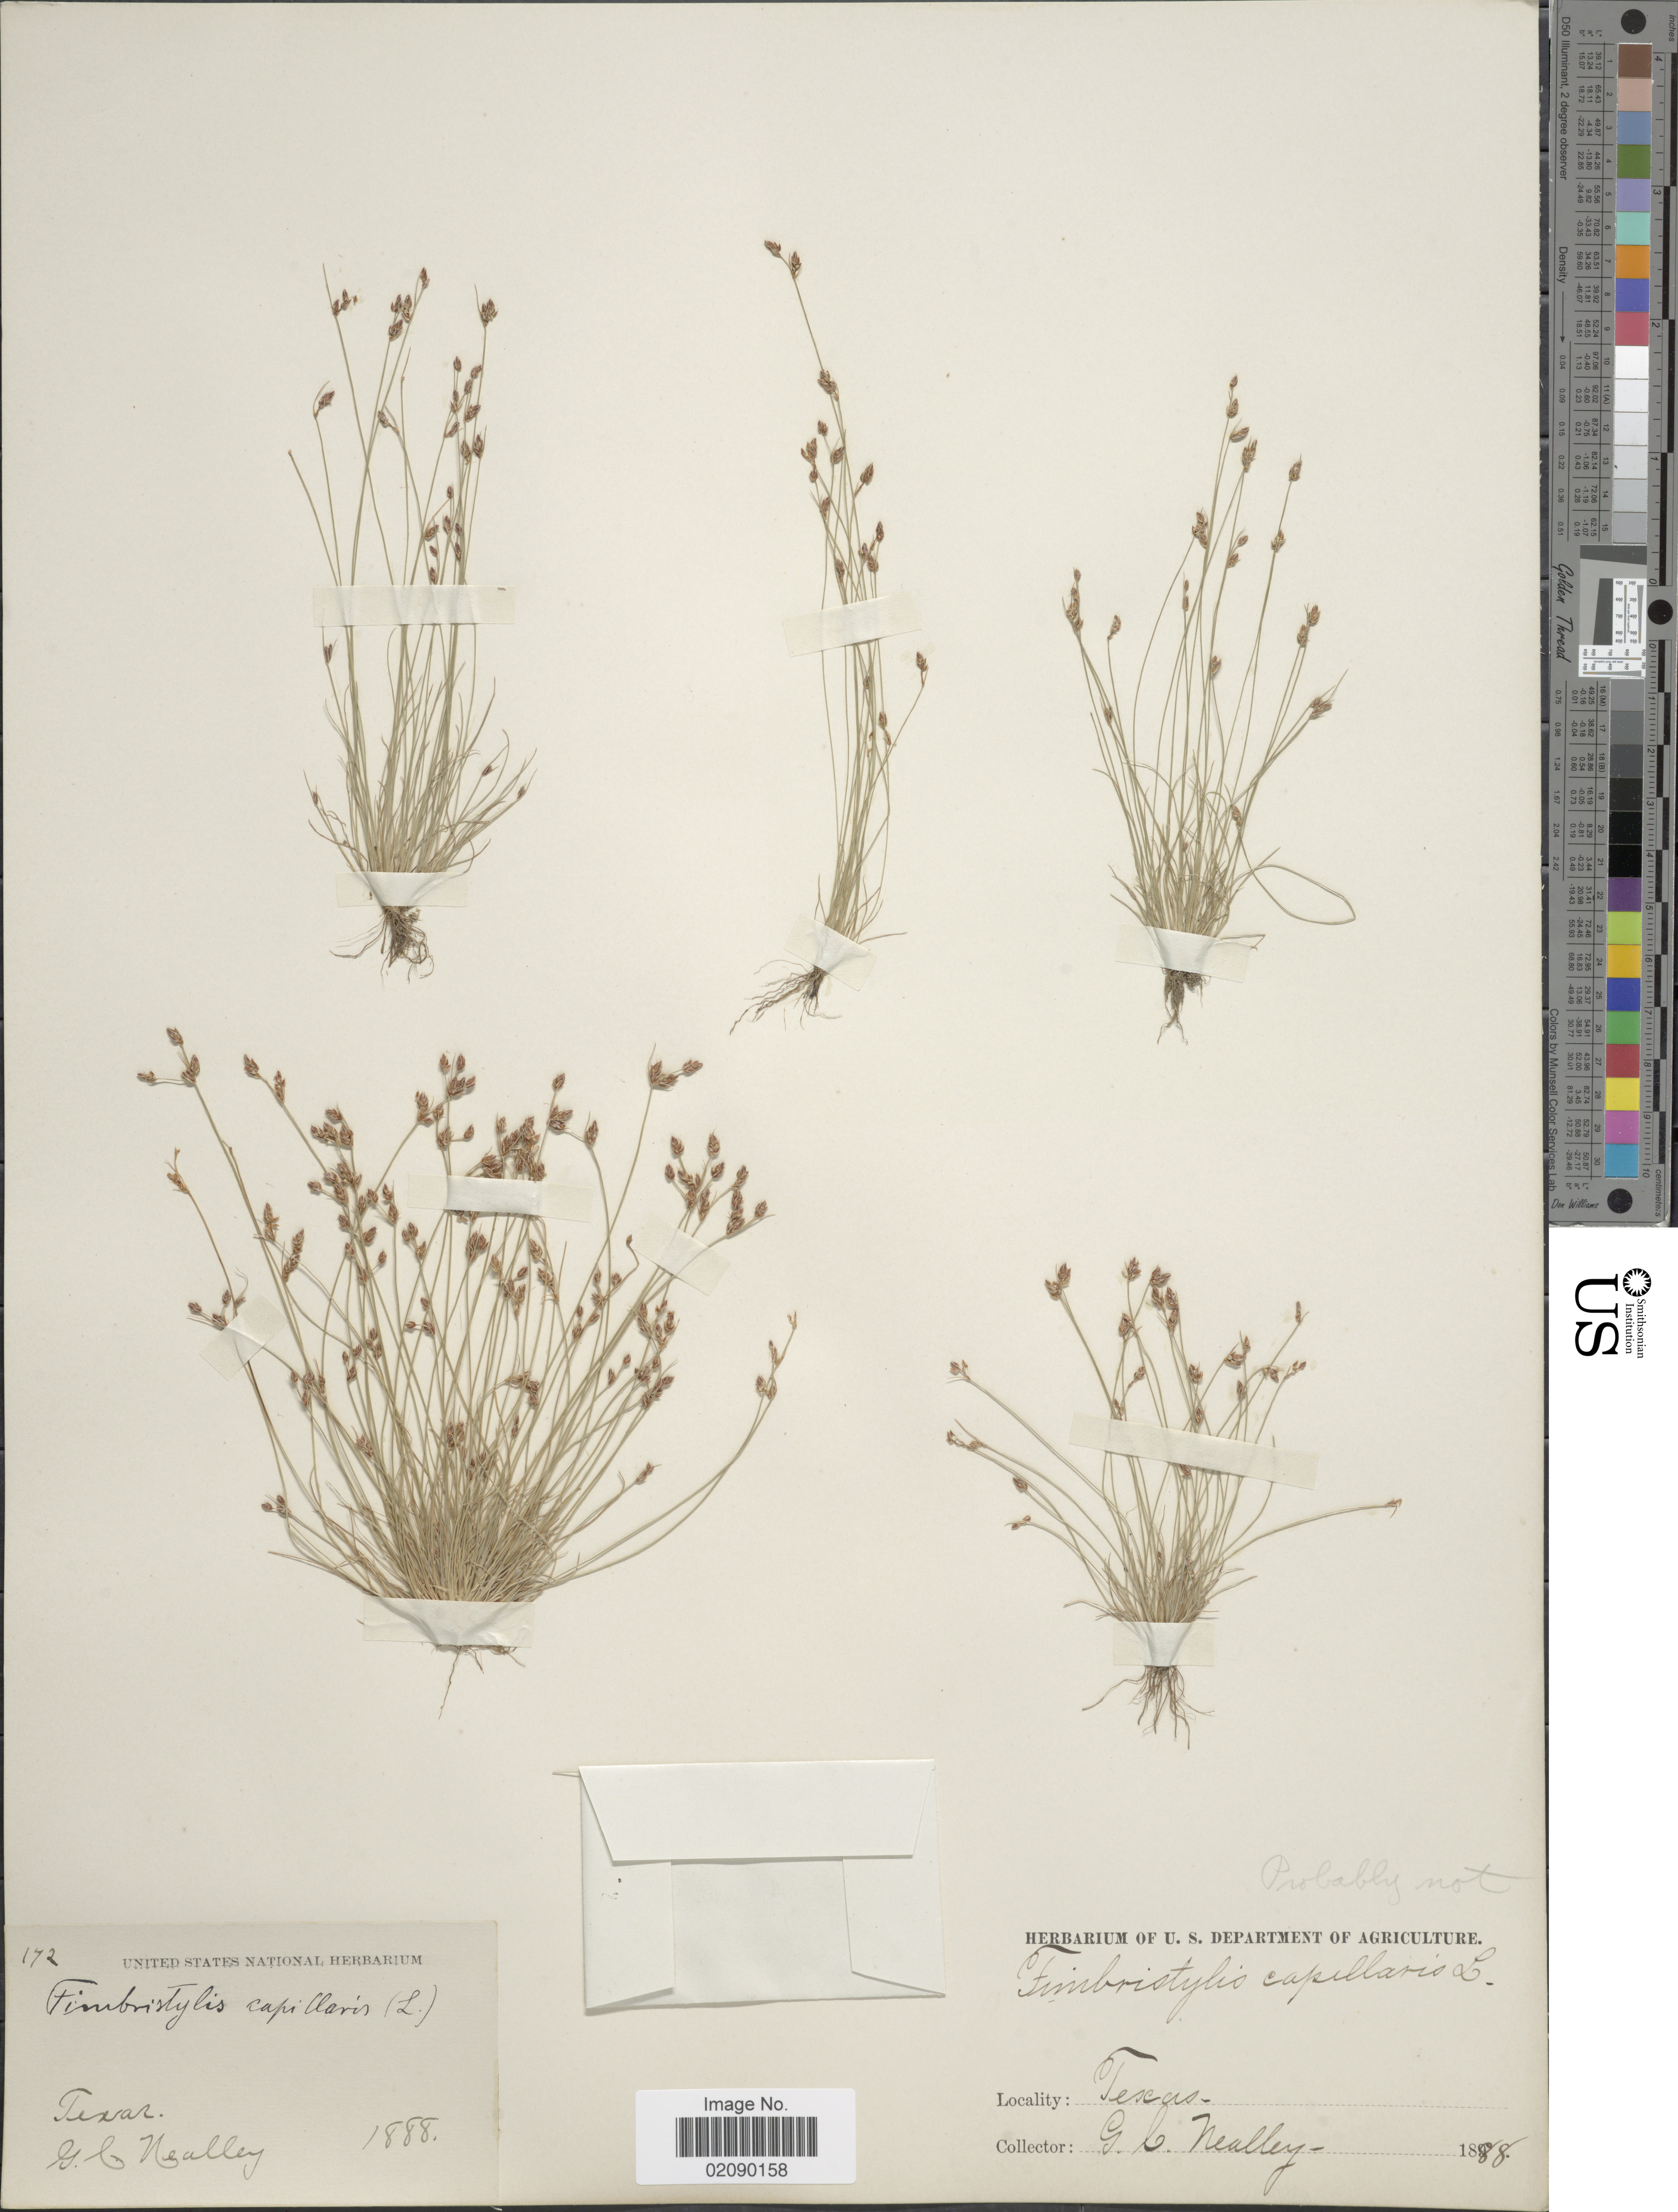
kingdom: Plantae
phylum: Tracheophyta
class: Liliopsida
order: Poales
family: Cyperaceae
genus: Bulbostylis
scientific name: Bulbostylis capillaris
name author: (L.) Kunth ex C.B. Clarke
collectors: G. C. Nealley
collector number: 172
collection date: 1888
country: United States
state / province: Texas